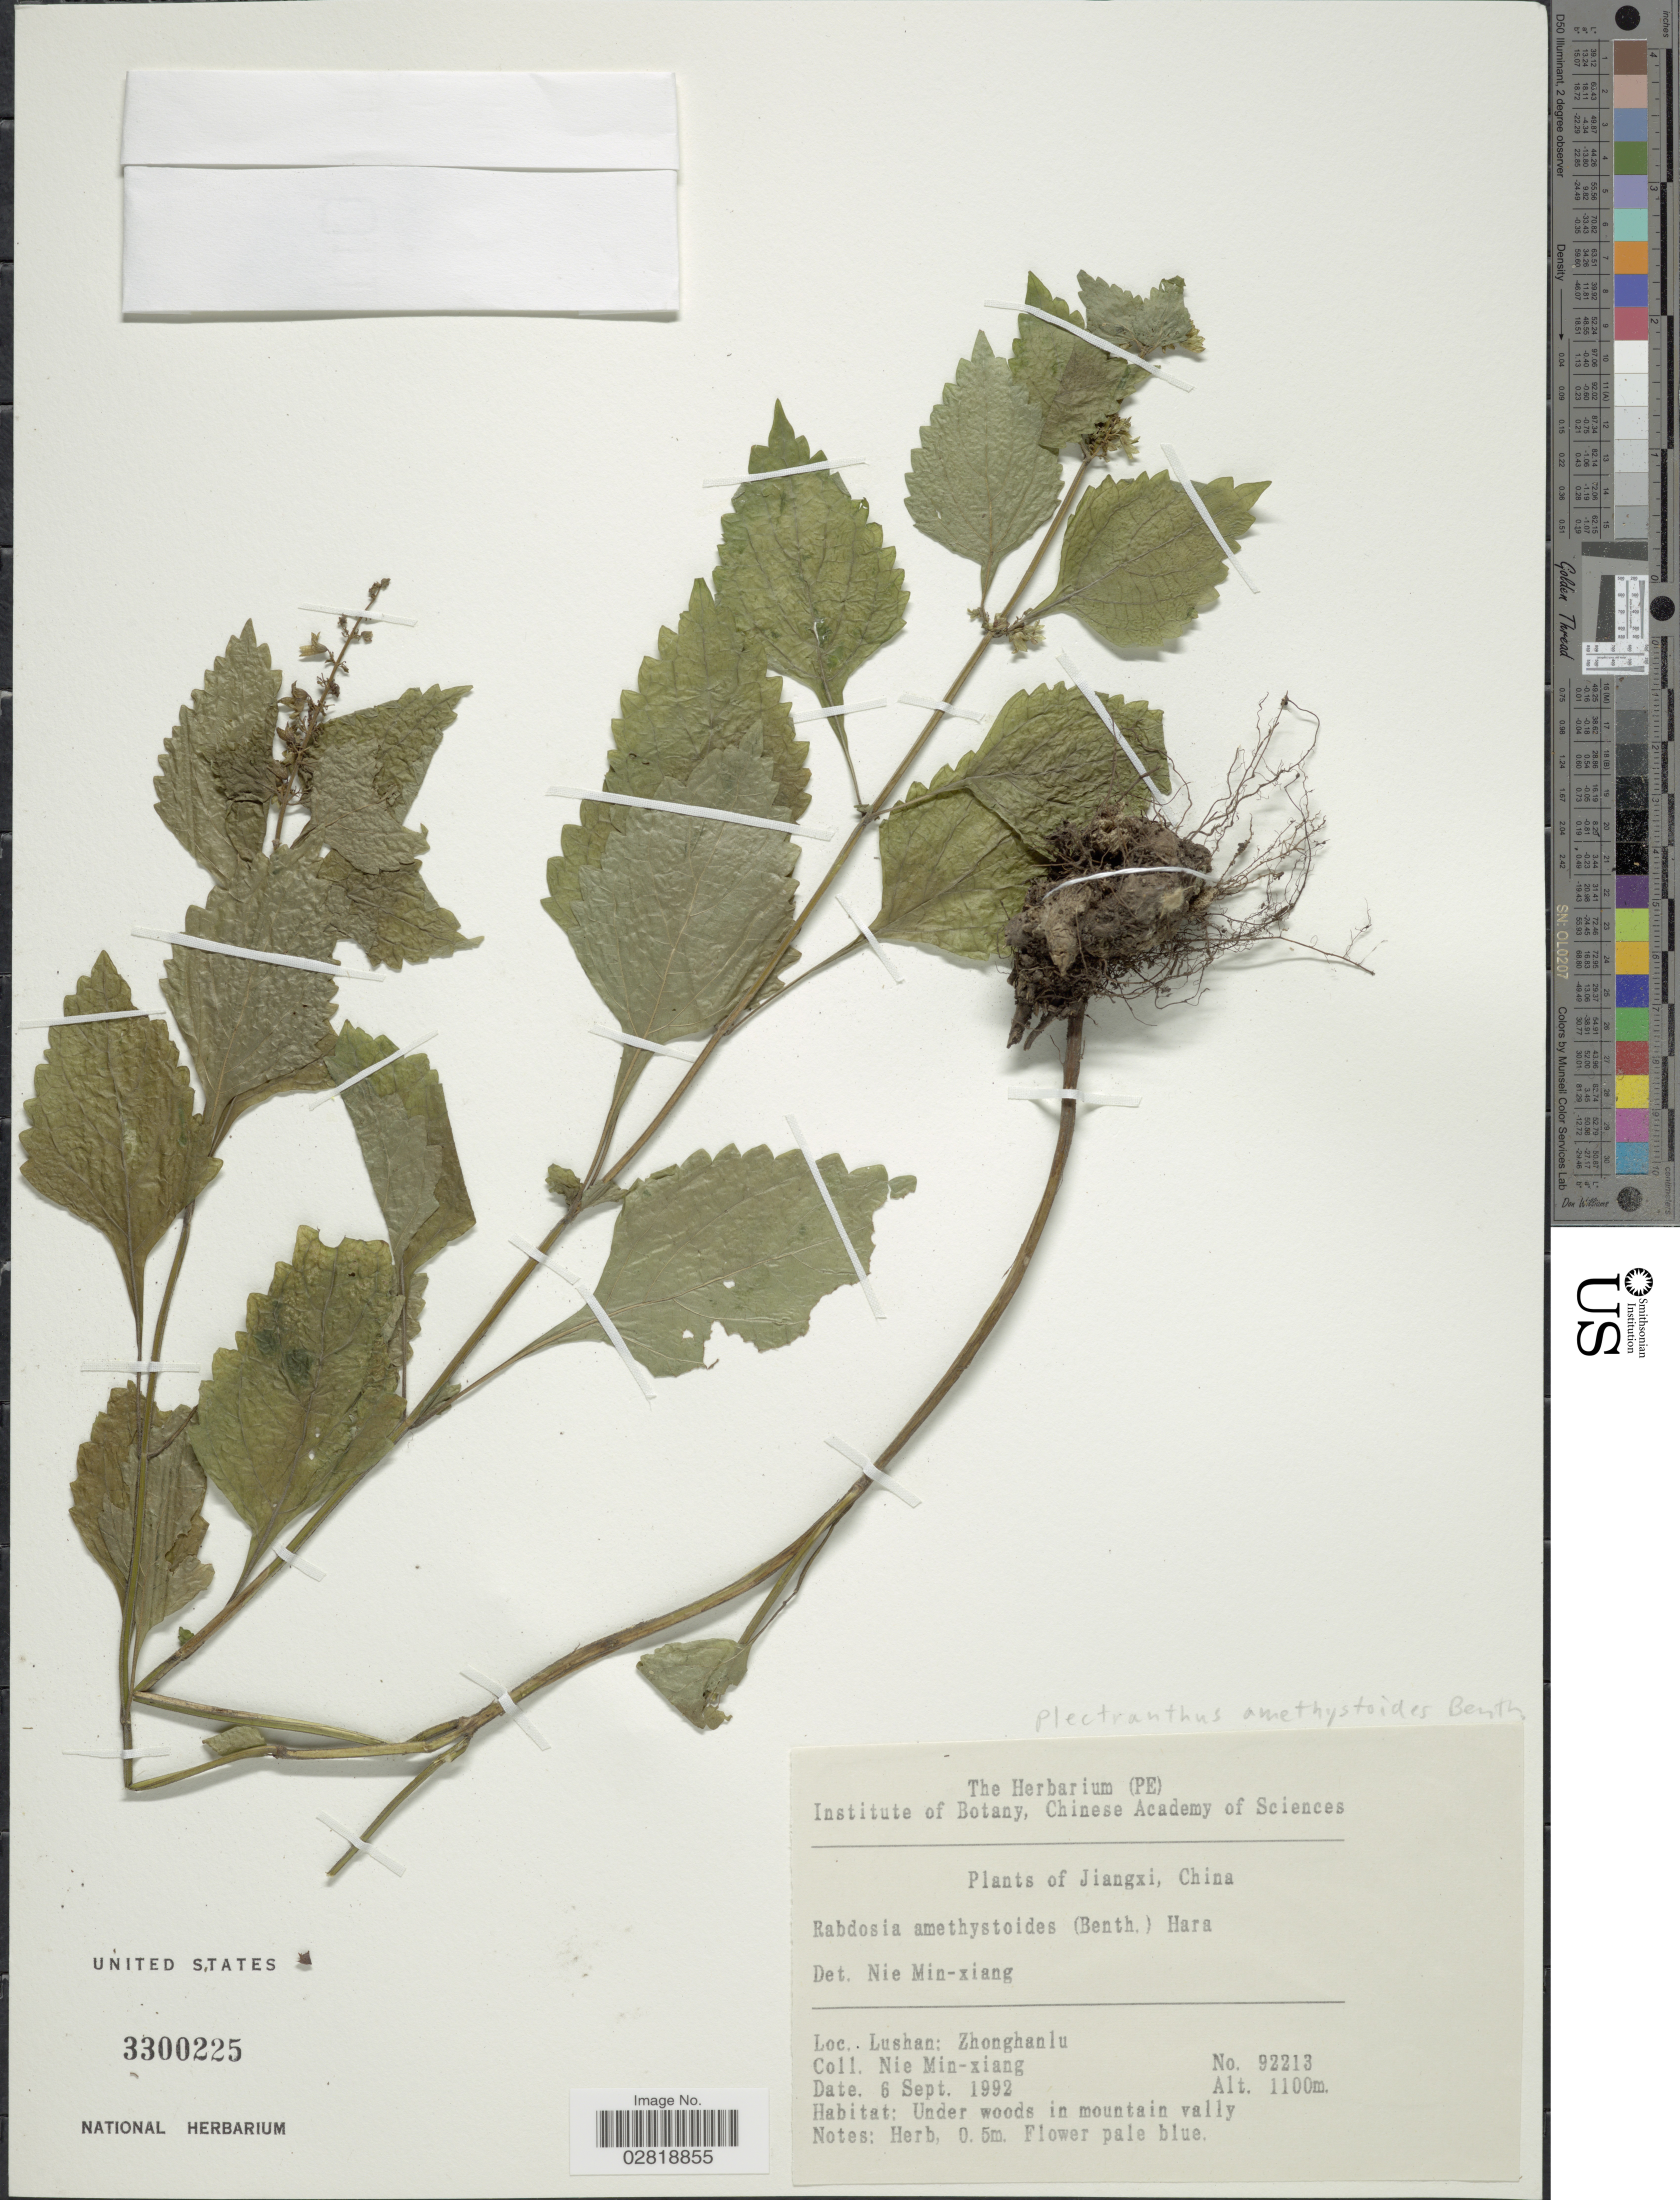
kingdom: Plantae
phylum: Tracheophyta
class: Magnoliopsida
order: Lamiales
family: Lamiaceae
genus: Isodon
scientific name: Isodon amethystoides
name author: (Benth.) H. Hara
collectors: M. Nie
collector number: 92213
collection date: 1992-09-06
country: China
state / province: Jiangxi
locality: Lushan: Zhonghanlu.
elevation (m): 1100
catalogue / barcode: US 3300225